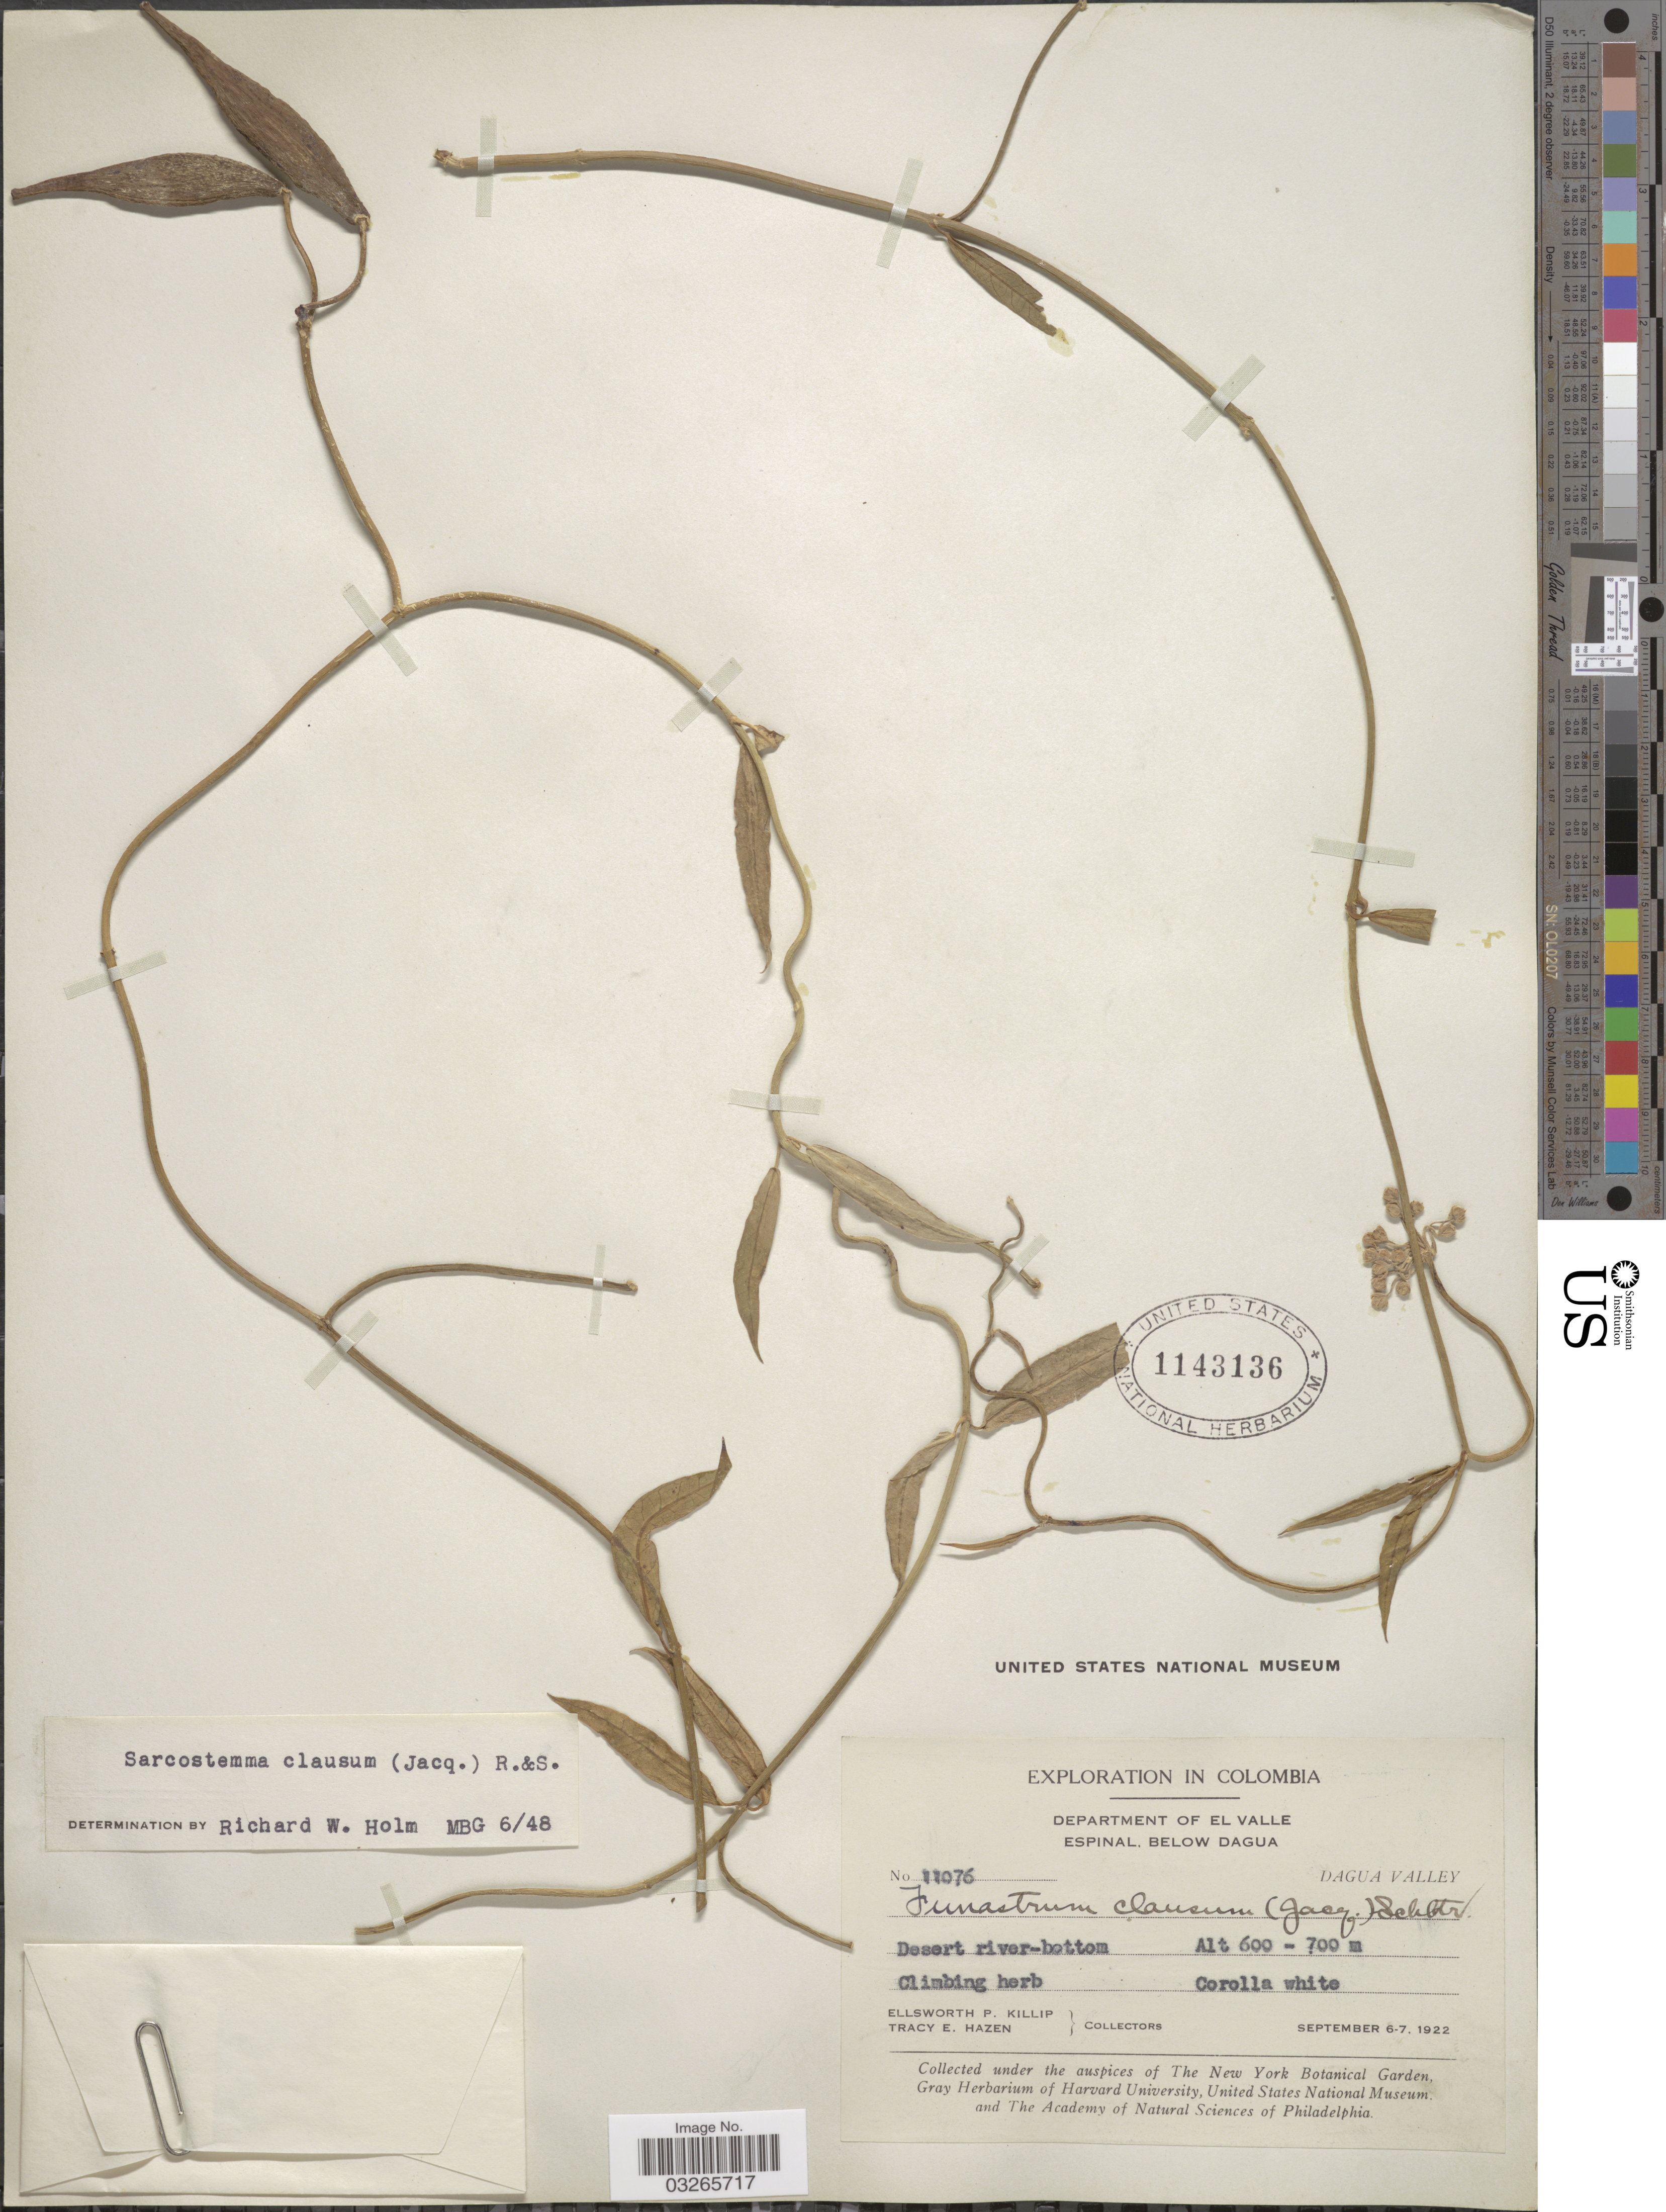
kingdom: Plantae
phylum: Tracheophyta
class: Magnoliopsida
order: Gentianales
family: Apocynaceae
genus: Sarcostemma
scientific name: Sarcostemma clausum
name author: (Jacq.) Schult.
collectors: E. P. Killip & T. E. Hazen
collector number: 11076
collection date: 1922-09-06/1922-09-07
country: Colombia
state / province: Valle del Cauca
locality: Department of El Valle. Espinal, below Dagua. Dagua Valley. Desert river-bottom.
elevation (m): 600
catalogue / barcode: US 1143136